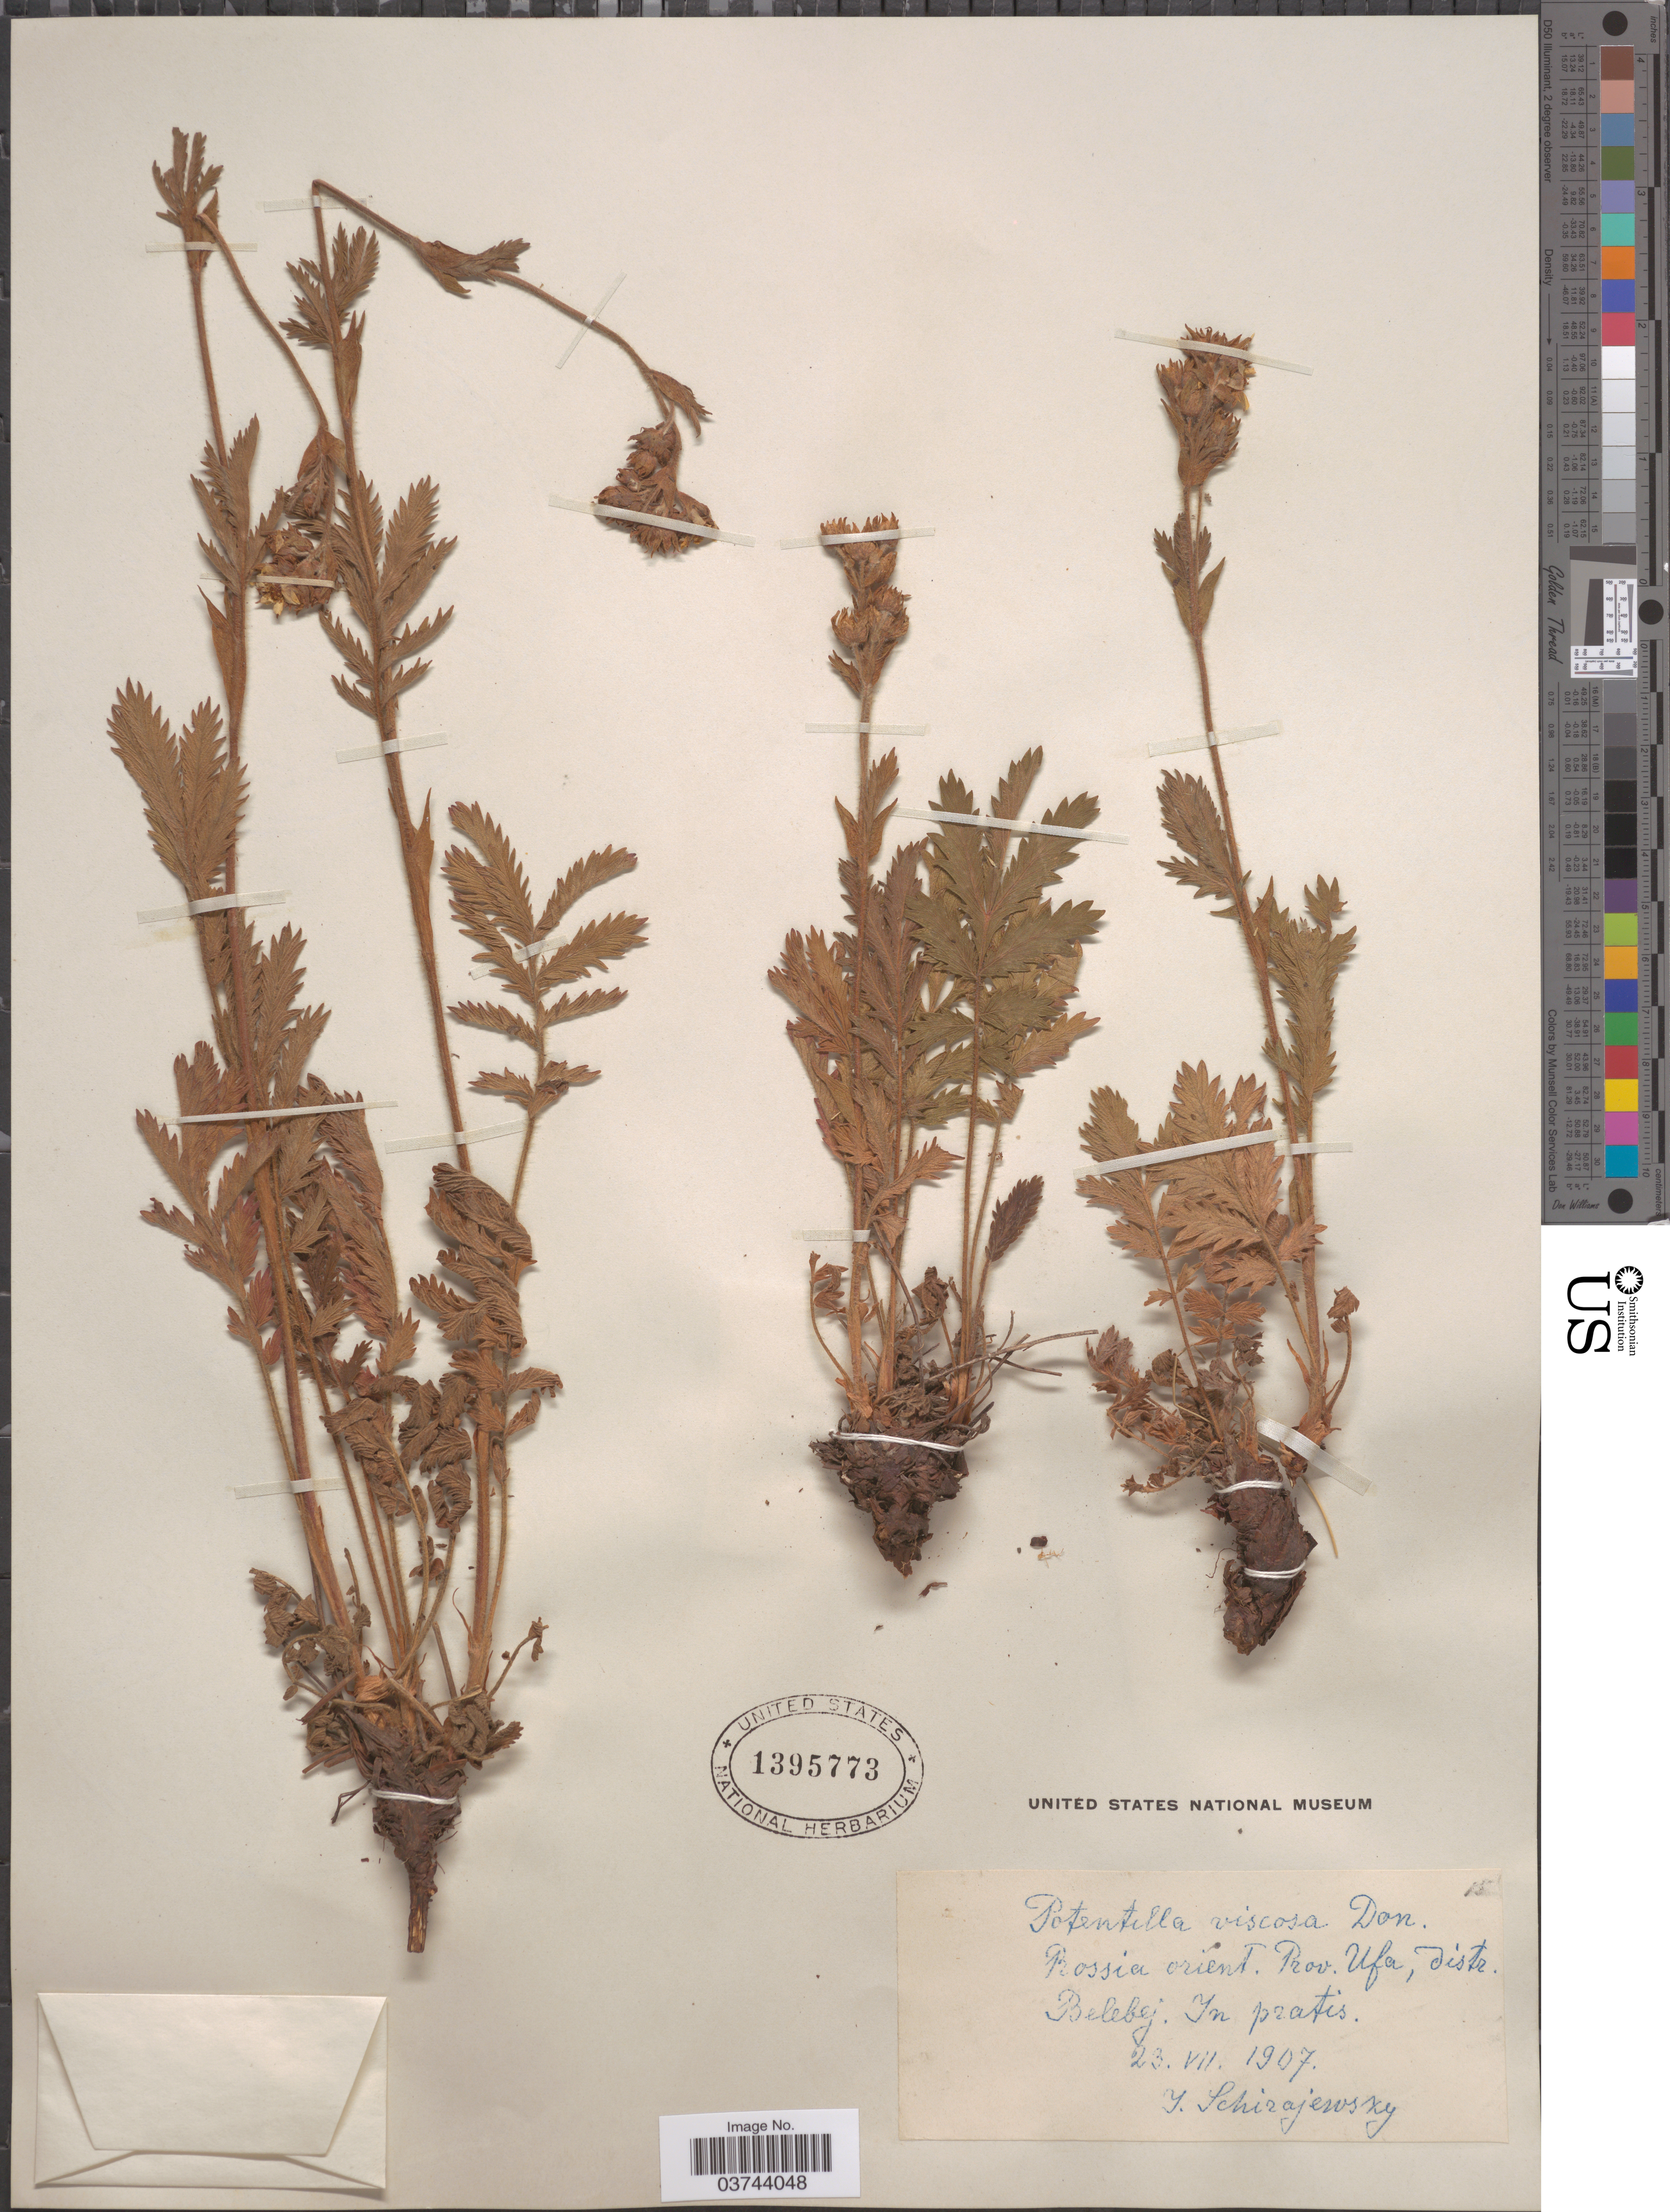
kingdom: Plantae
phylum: Tracheophyta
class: Magnoliopsida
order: Rosales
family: Rosaceae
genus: Potentilla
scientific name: Potentilla viscosa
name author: Donn ex Lehm.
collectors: I. Schirajewsky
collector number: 15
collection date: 1907-07-23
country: Russian Federation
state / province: Bashkortostan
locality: Rossia orient. Prov. Ufa, distr. Belebey. In pratis.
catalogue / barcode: US 1395773